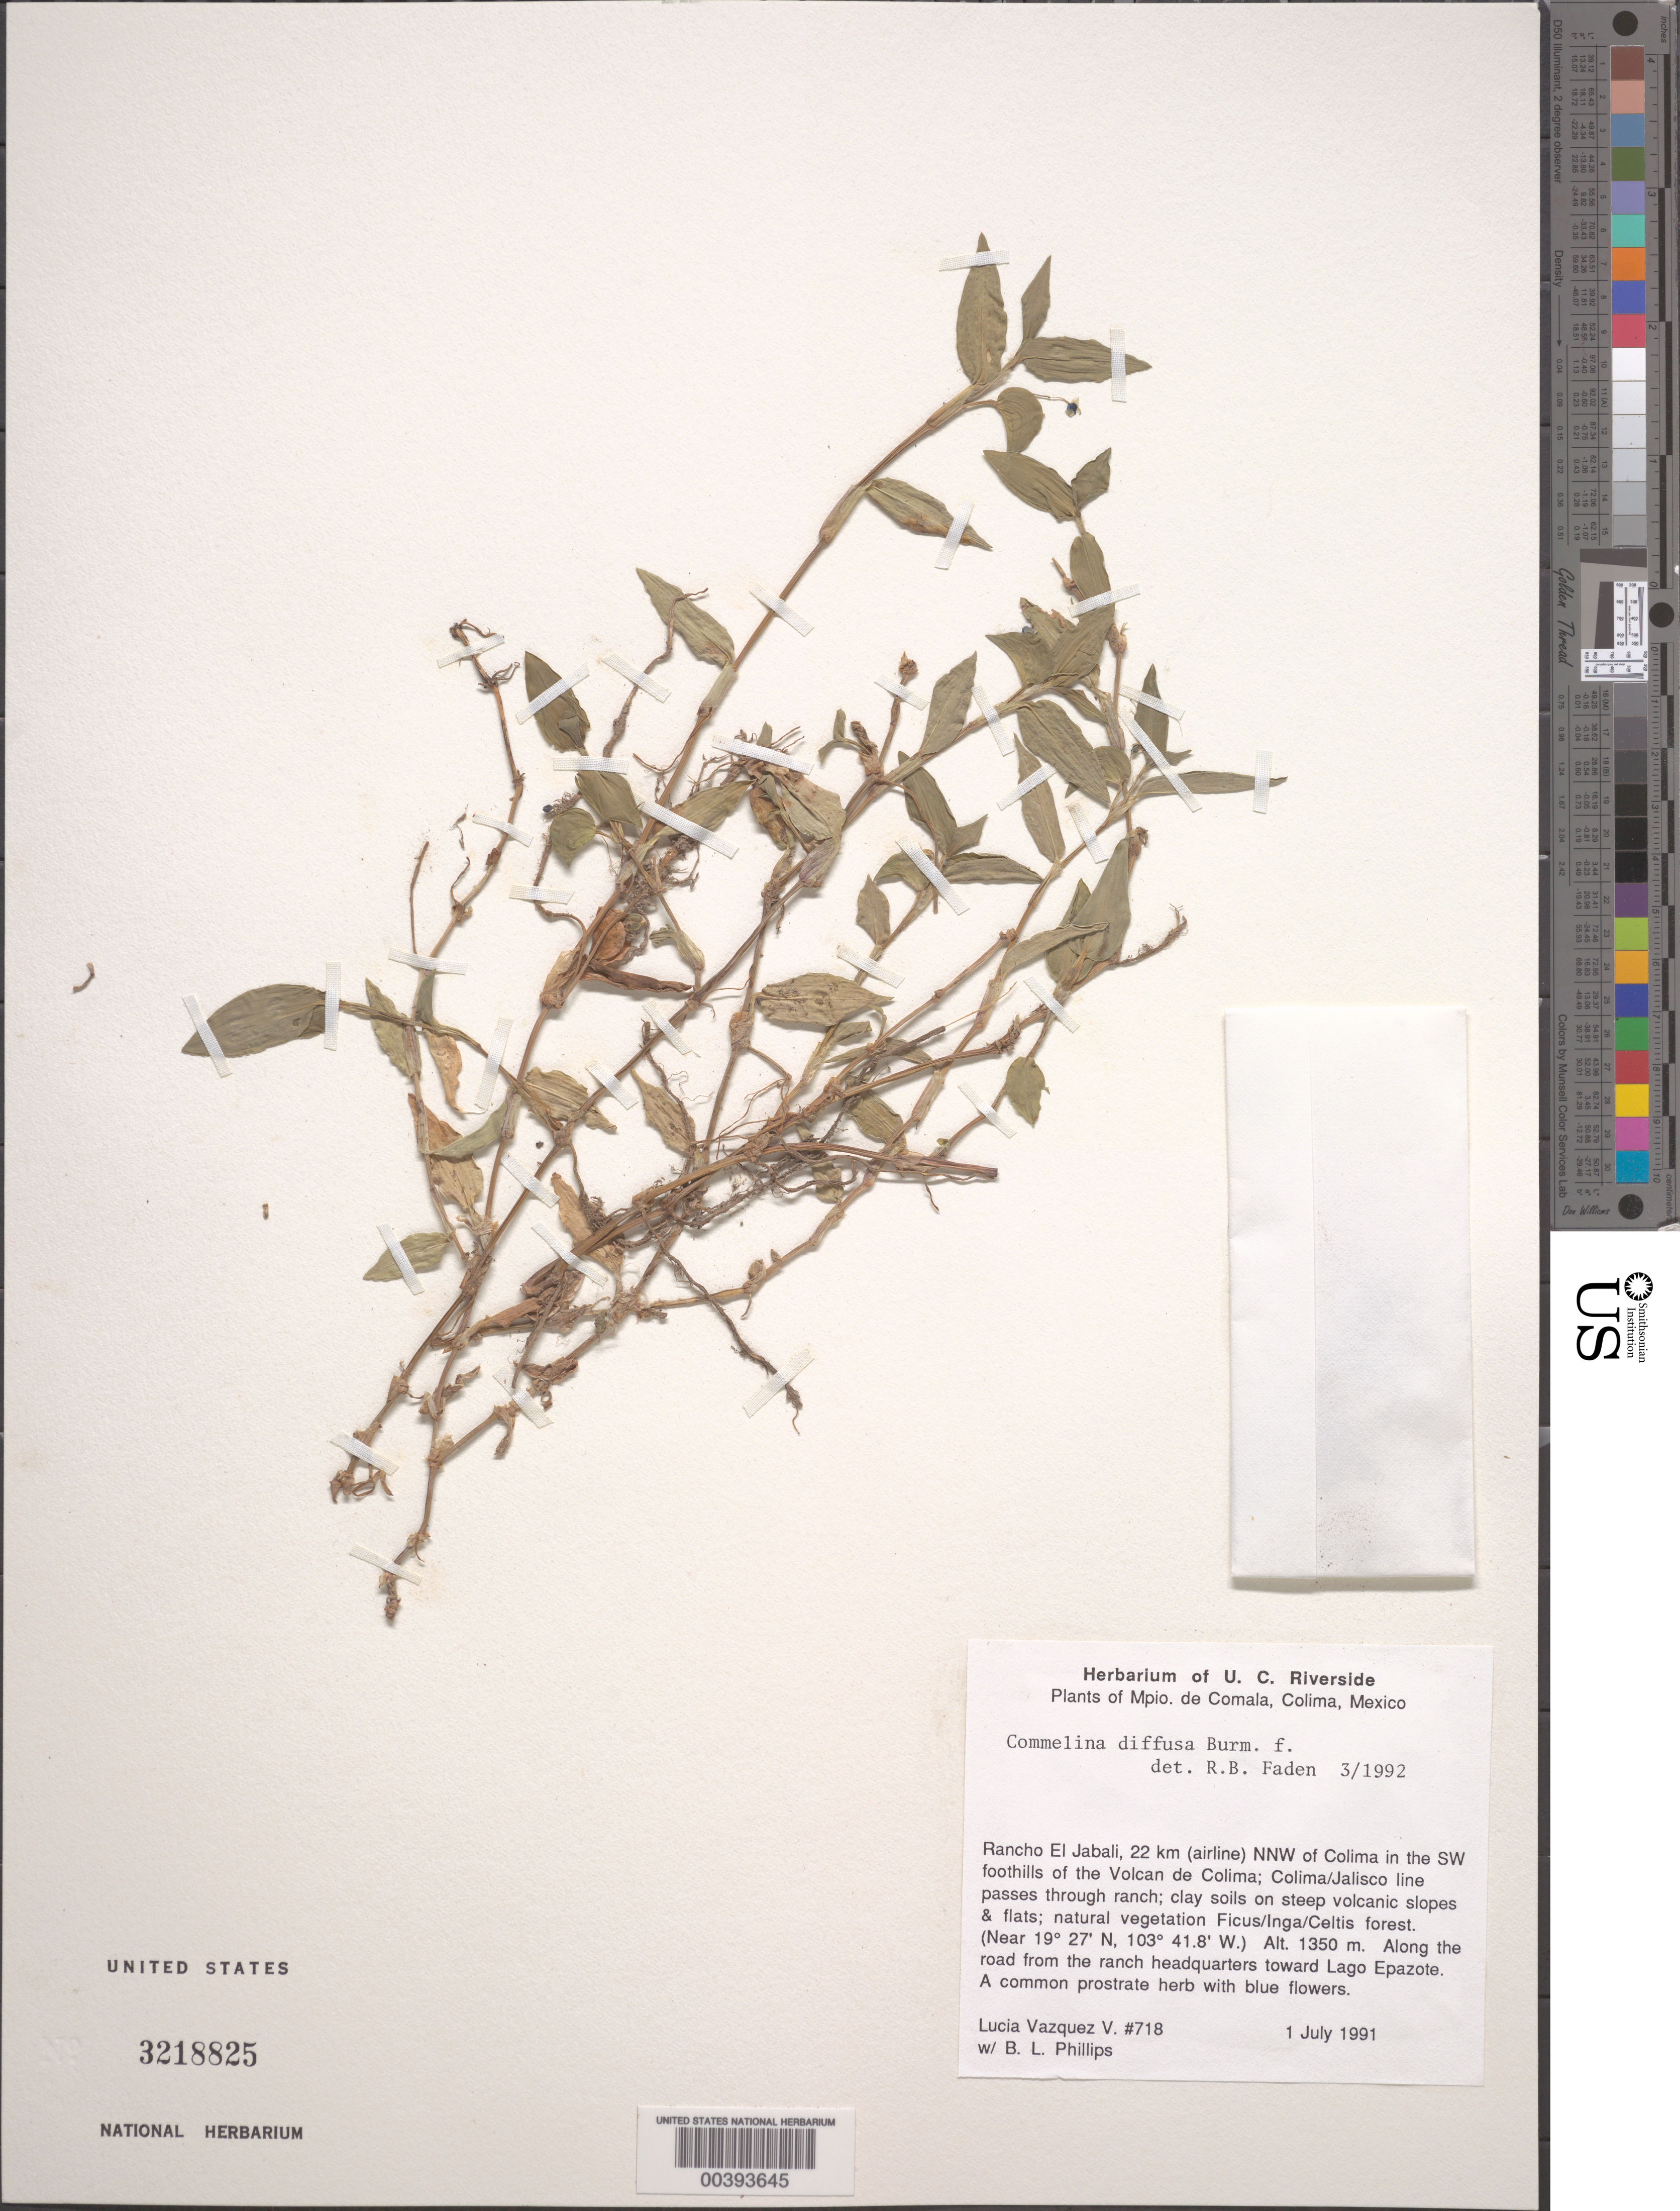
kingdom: Plantae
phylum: Tracheophyta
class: Liliopsida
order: Commelinales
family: Commelinaceae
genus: Commelina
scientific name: Commelina diffusa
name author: Burm. f.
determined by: Faden, Robert B., (US), Smithsonian Institution - National Museum of Natural History (UNITED STATES)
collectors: L. Vazquez & B. L. Phillips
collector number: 718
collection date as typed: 01 Jul 1991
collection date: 1991-07-01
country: Mexico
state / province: Colima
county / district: Comala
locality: Rancho El Jabali, 22 km NNW of Colima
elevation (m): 1350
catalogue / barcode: US 3218825